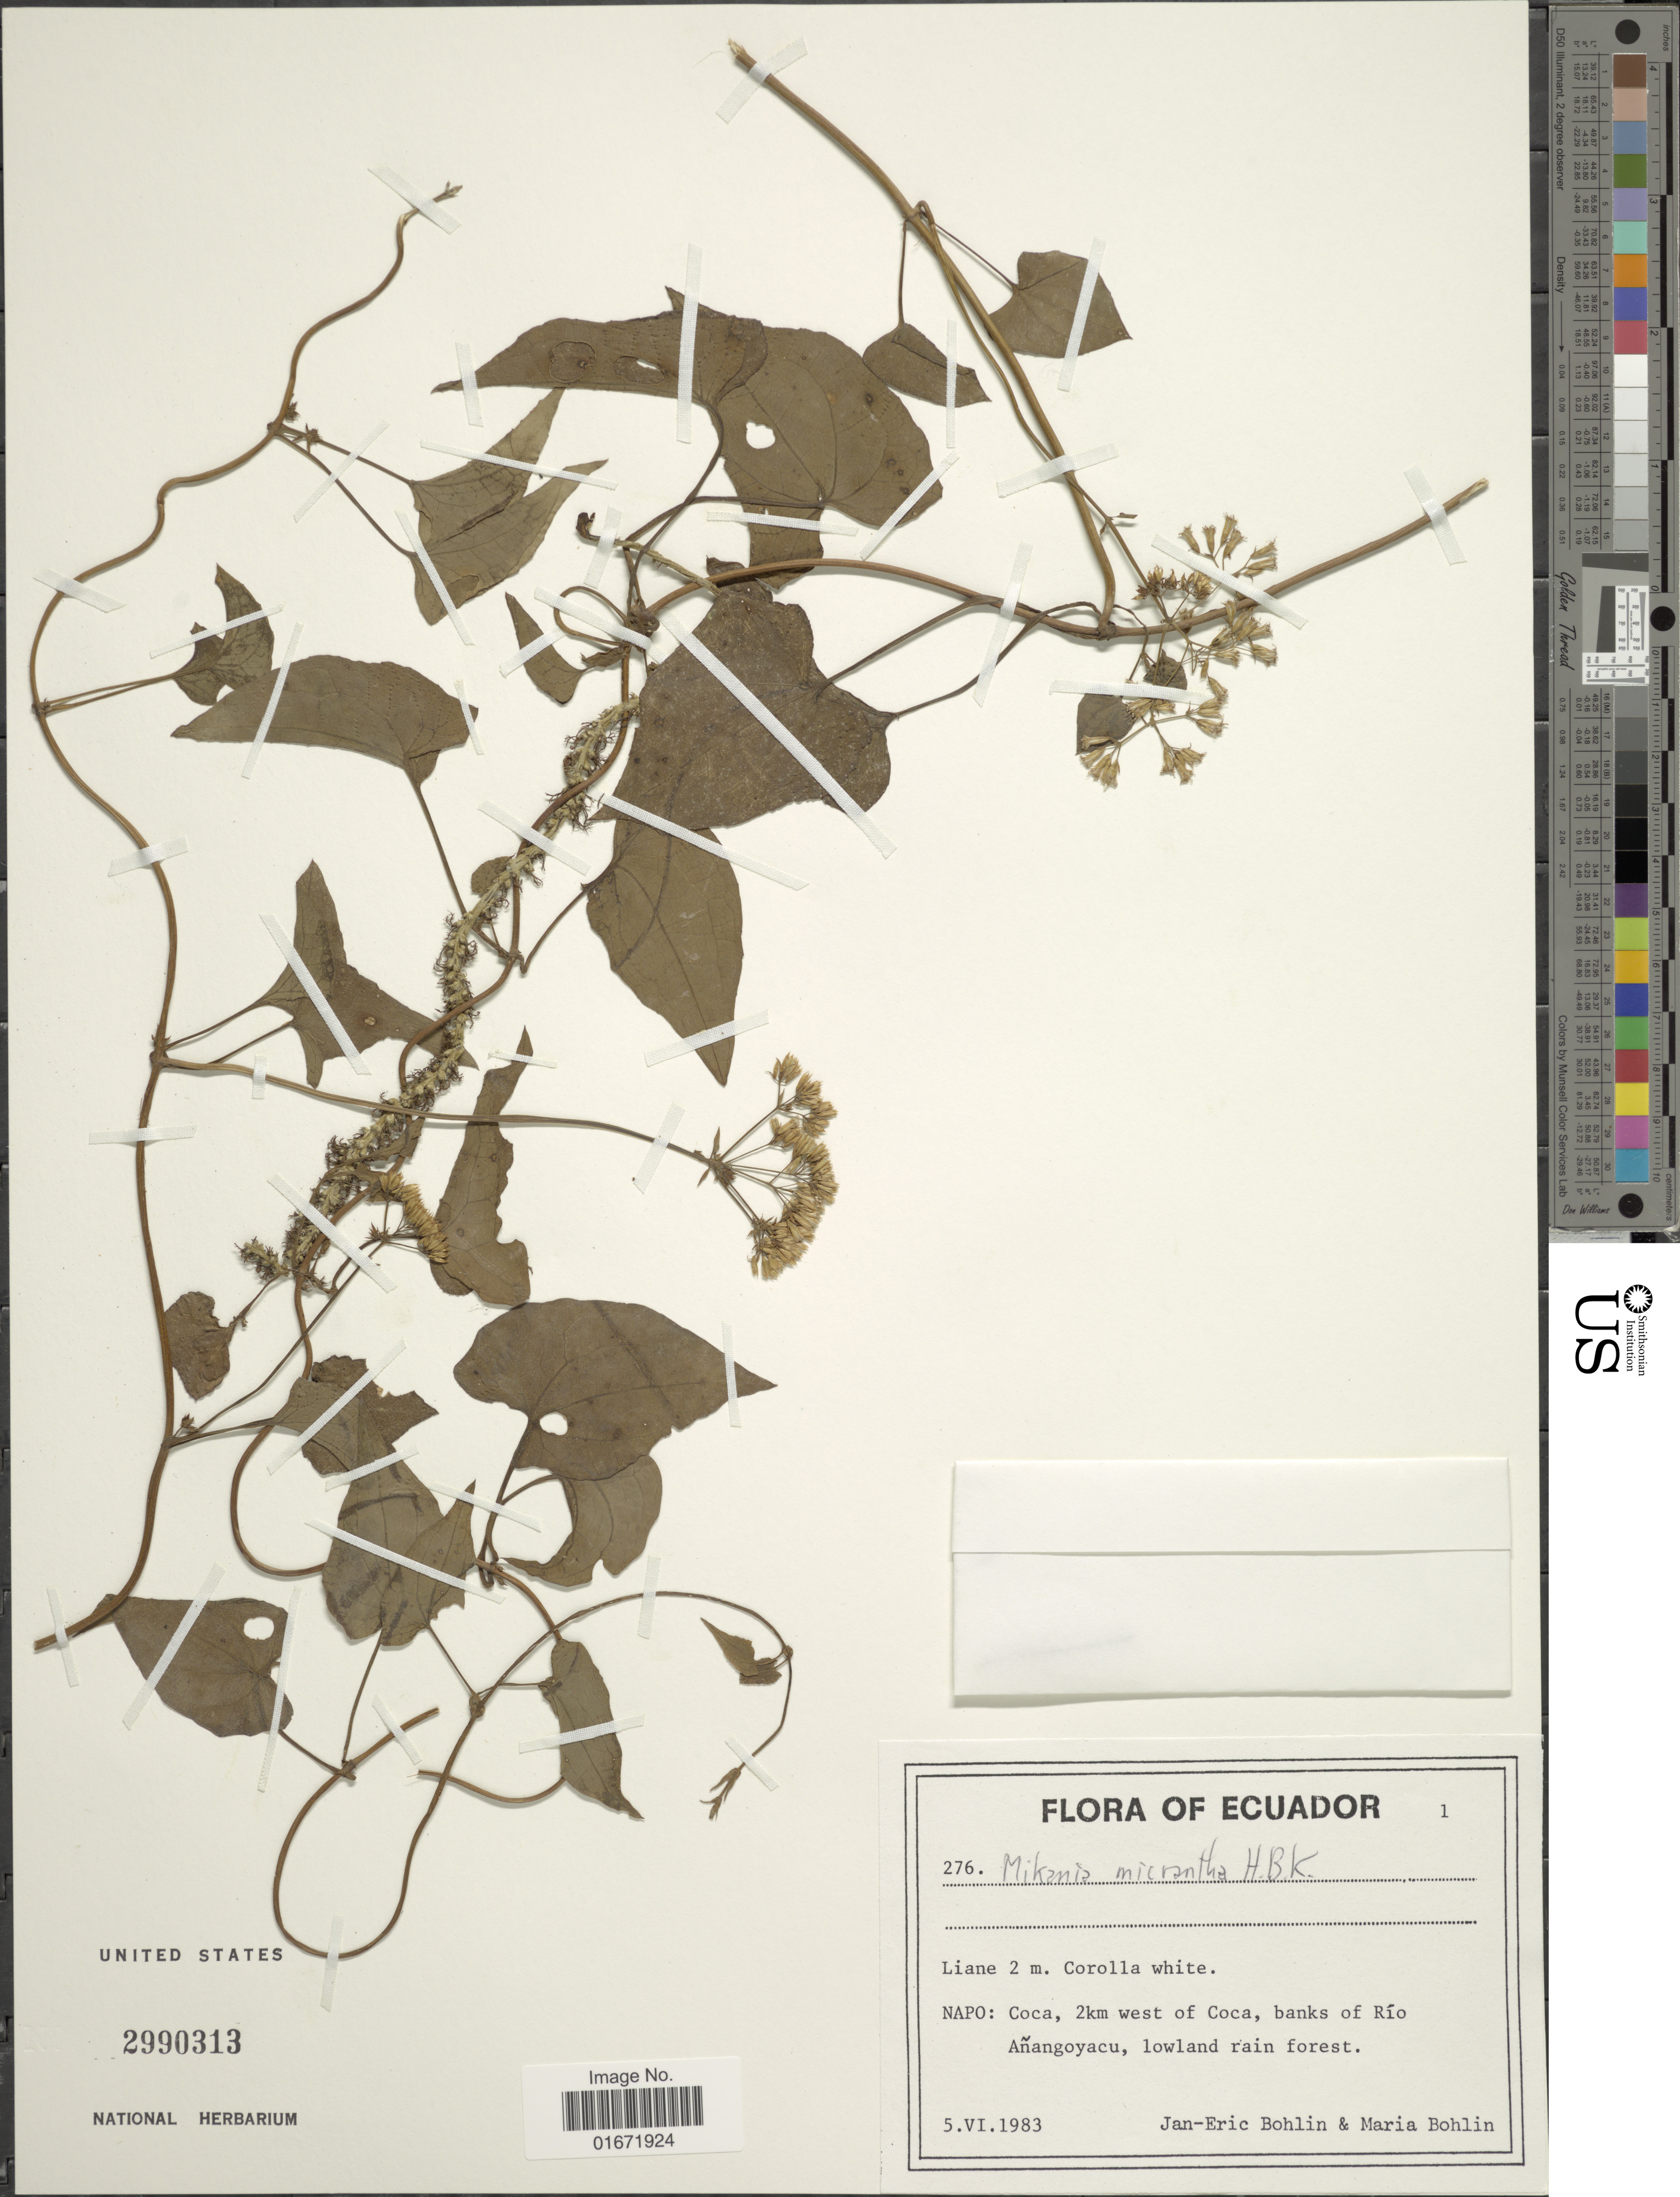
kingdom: Plantae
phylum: Tracheophyta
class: Magnoliopsida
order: Asterales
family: Asteraceae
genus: Mikania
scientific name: Mikania micrantha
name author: Kunth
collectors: J. Bohlin & M. Bohlin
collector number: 276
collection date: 1983-06-05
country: Ecuador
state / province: Napo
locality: Napo: Coca, 2km west of Coca, banks of Río Añangoyacu, lowland rain forest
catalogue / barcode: US 2990313